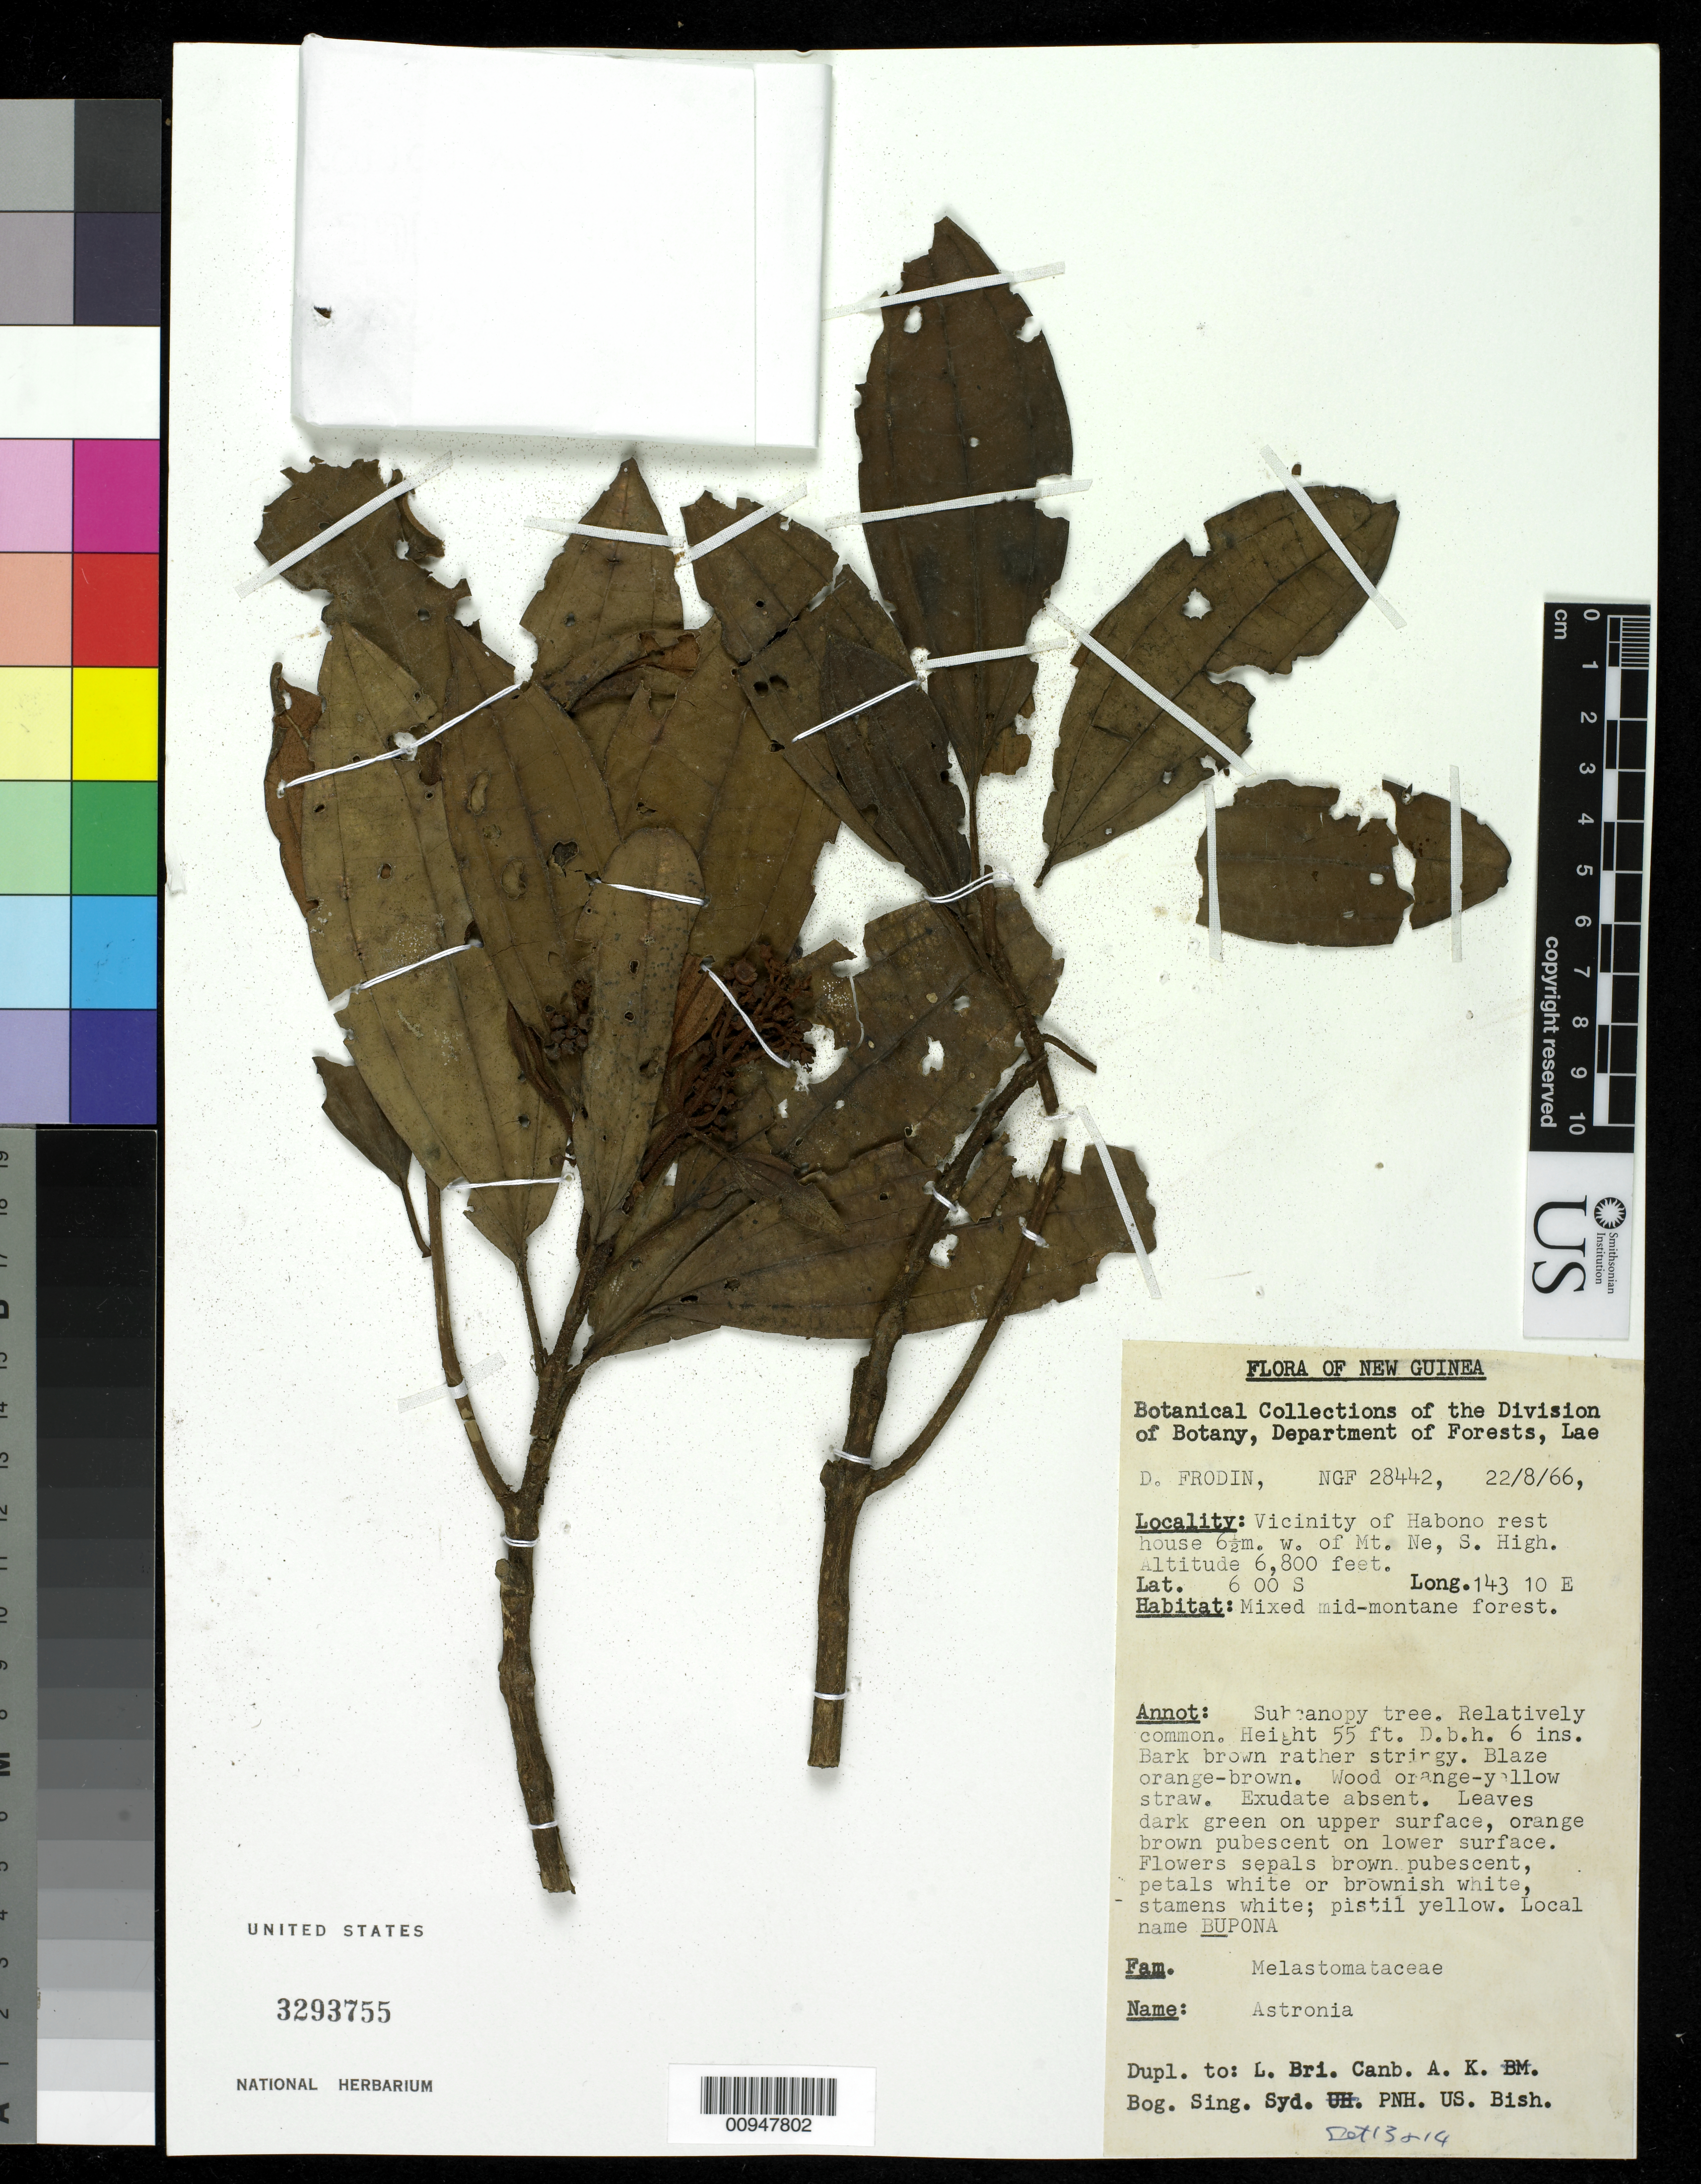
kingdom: Plantae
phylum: Tracheophyta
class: Magnoliopsida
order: Myrtales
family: Melastomataceae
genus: Astronia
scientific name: Astronia sp.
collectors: D. G. Frodin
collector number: NGF 28442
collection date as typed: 22 Aug 1966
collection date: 1966-08-22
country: Papua New Guinea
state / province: Southern Highlands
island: New Guinea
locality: Vicinity of Habono rest house, 6 1/2 m. W of Mt. Ne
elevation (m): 2073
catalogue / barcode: US 3293755